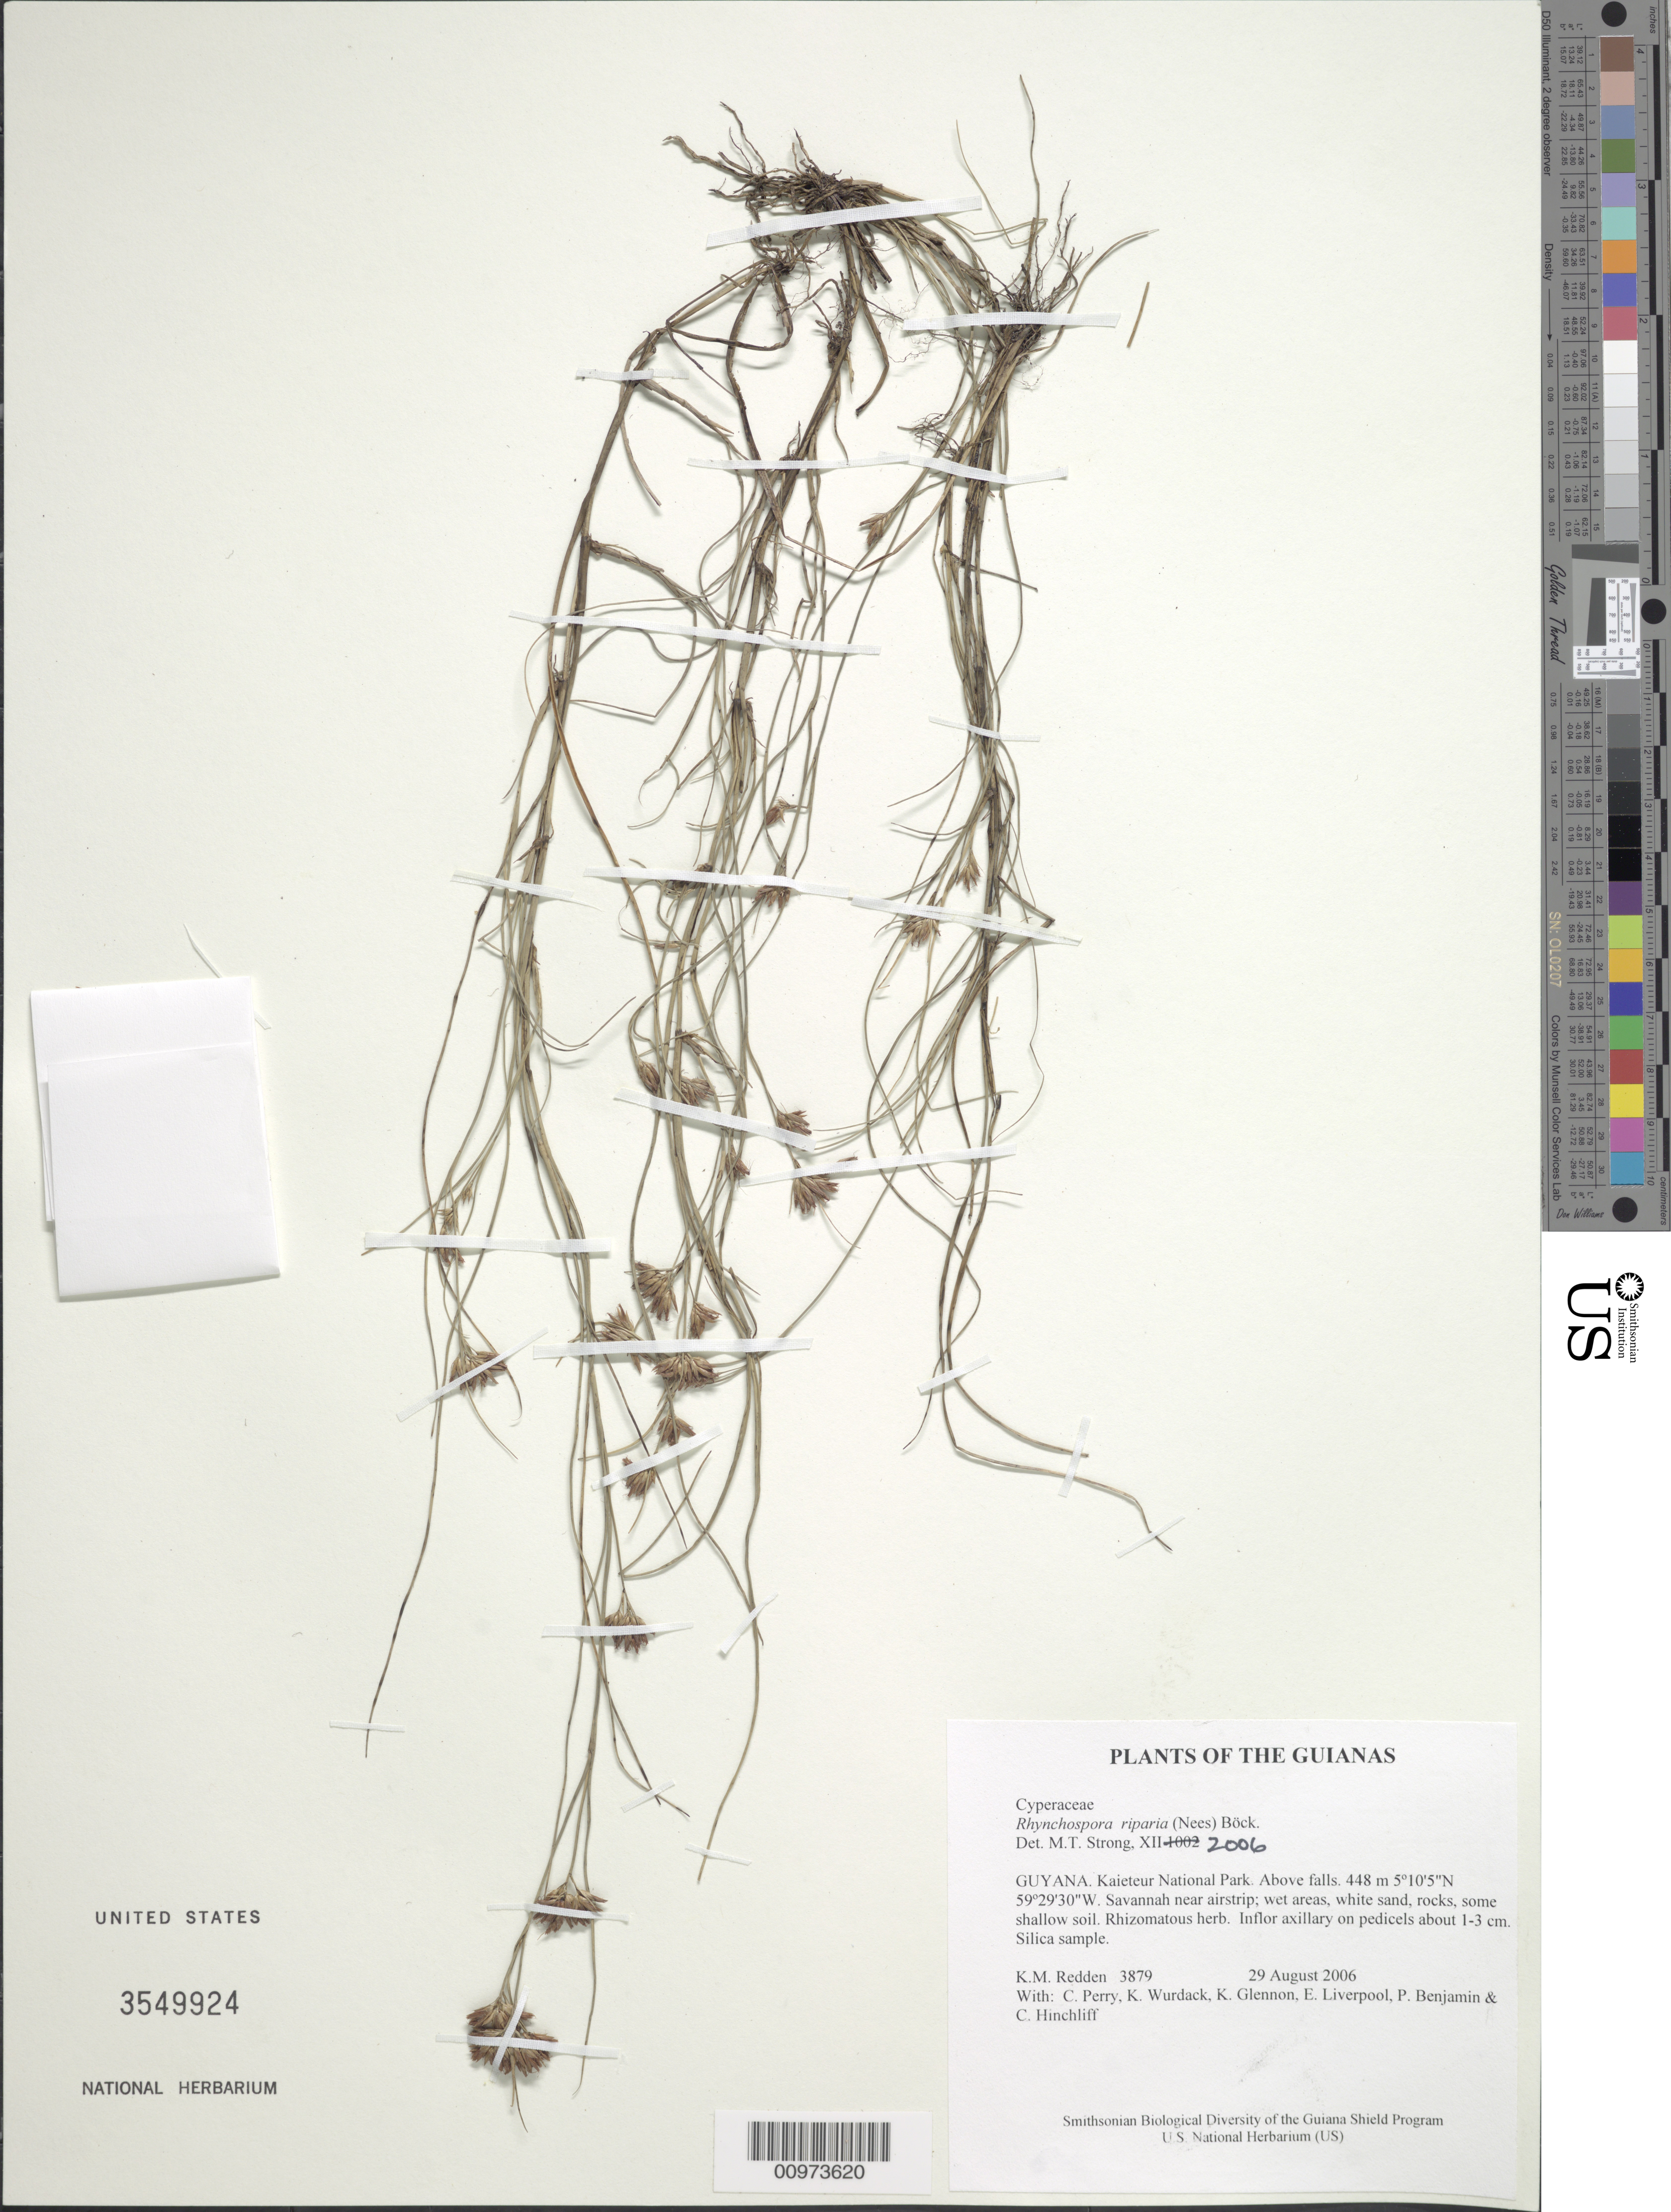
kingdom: Plantae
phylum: Tracheophyta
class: Liliopsida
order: Poales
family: Cyperaceae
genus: Rhynchospora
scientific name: Rhynchospora riparia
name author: (Nees) Boeckeler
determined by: Strong, M. T., (US), Smithsonian Institution - National Museum of Natural History (UNITED STATES)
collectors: K. M. Redden, C. Perry, K. Wurdack, K. Glennon, E. Liverpool, P. Benjamin & C. E. Hinchliff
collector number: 3879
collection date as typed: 29 August 2006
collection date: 2006-08-29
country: Guyana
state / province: Potaro-Siparuni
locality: Kaieteur National Park. Above falls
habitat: Savanna near airstrip; wet areas, white sand, rocks, some shallow soil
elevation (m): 448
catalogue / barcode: US 3549924